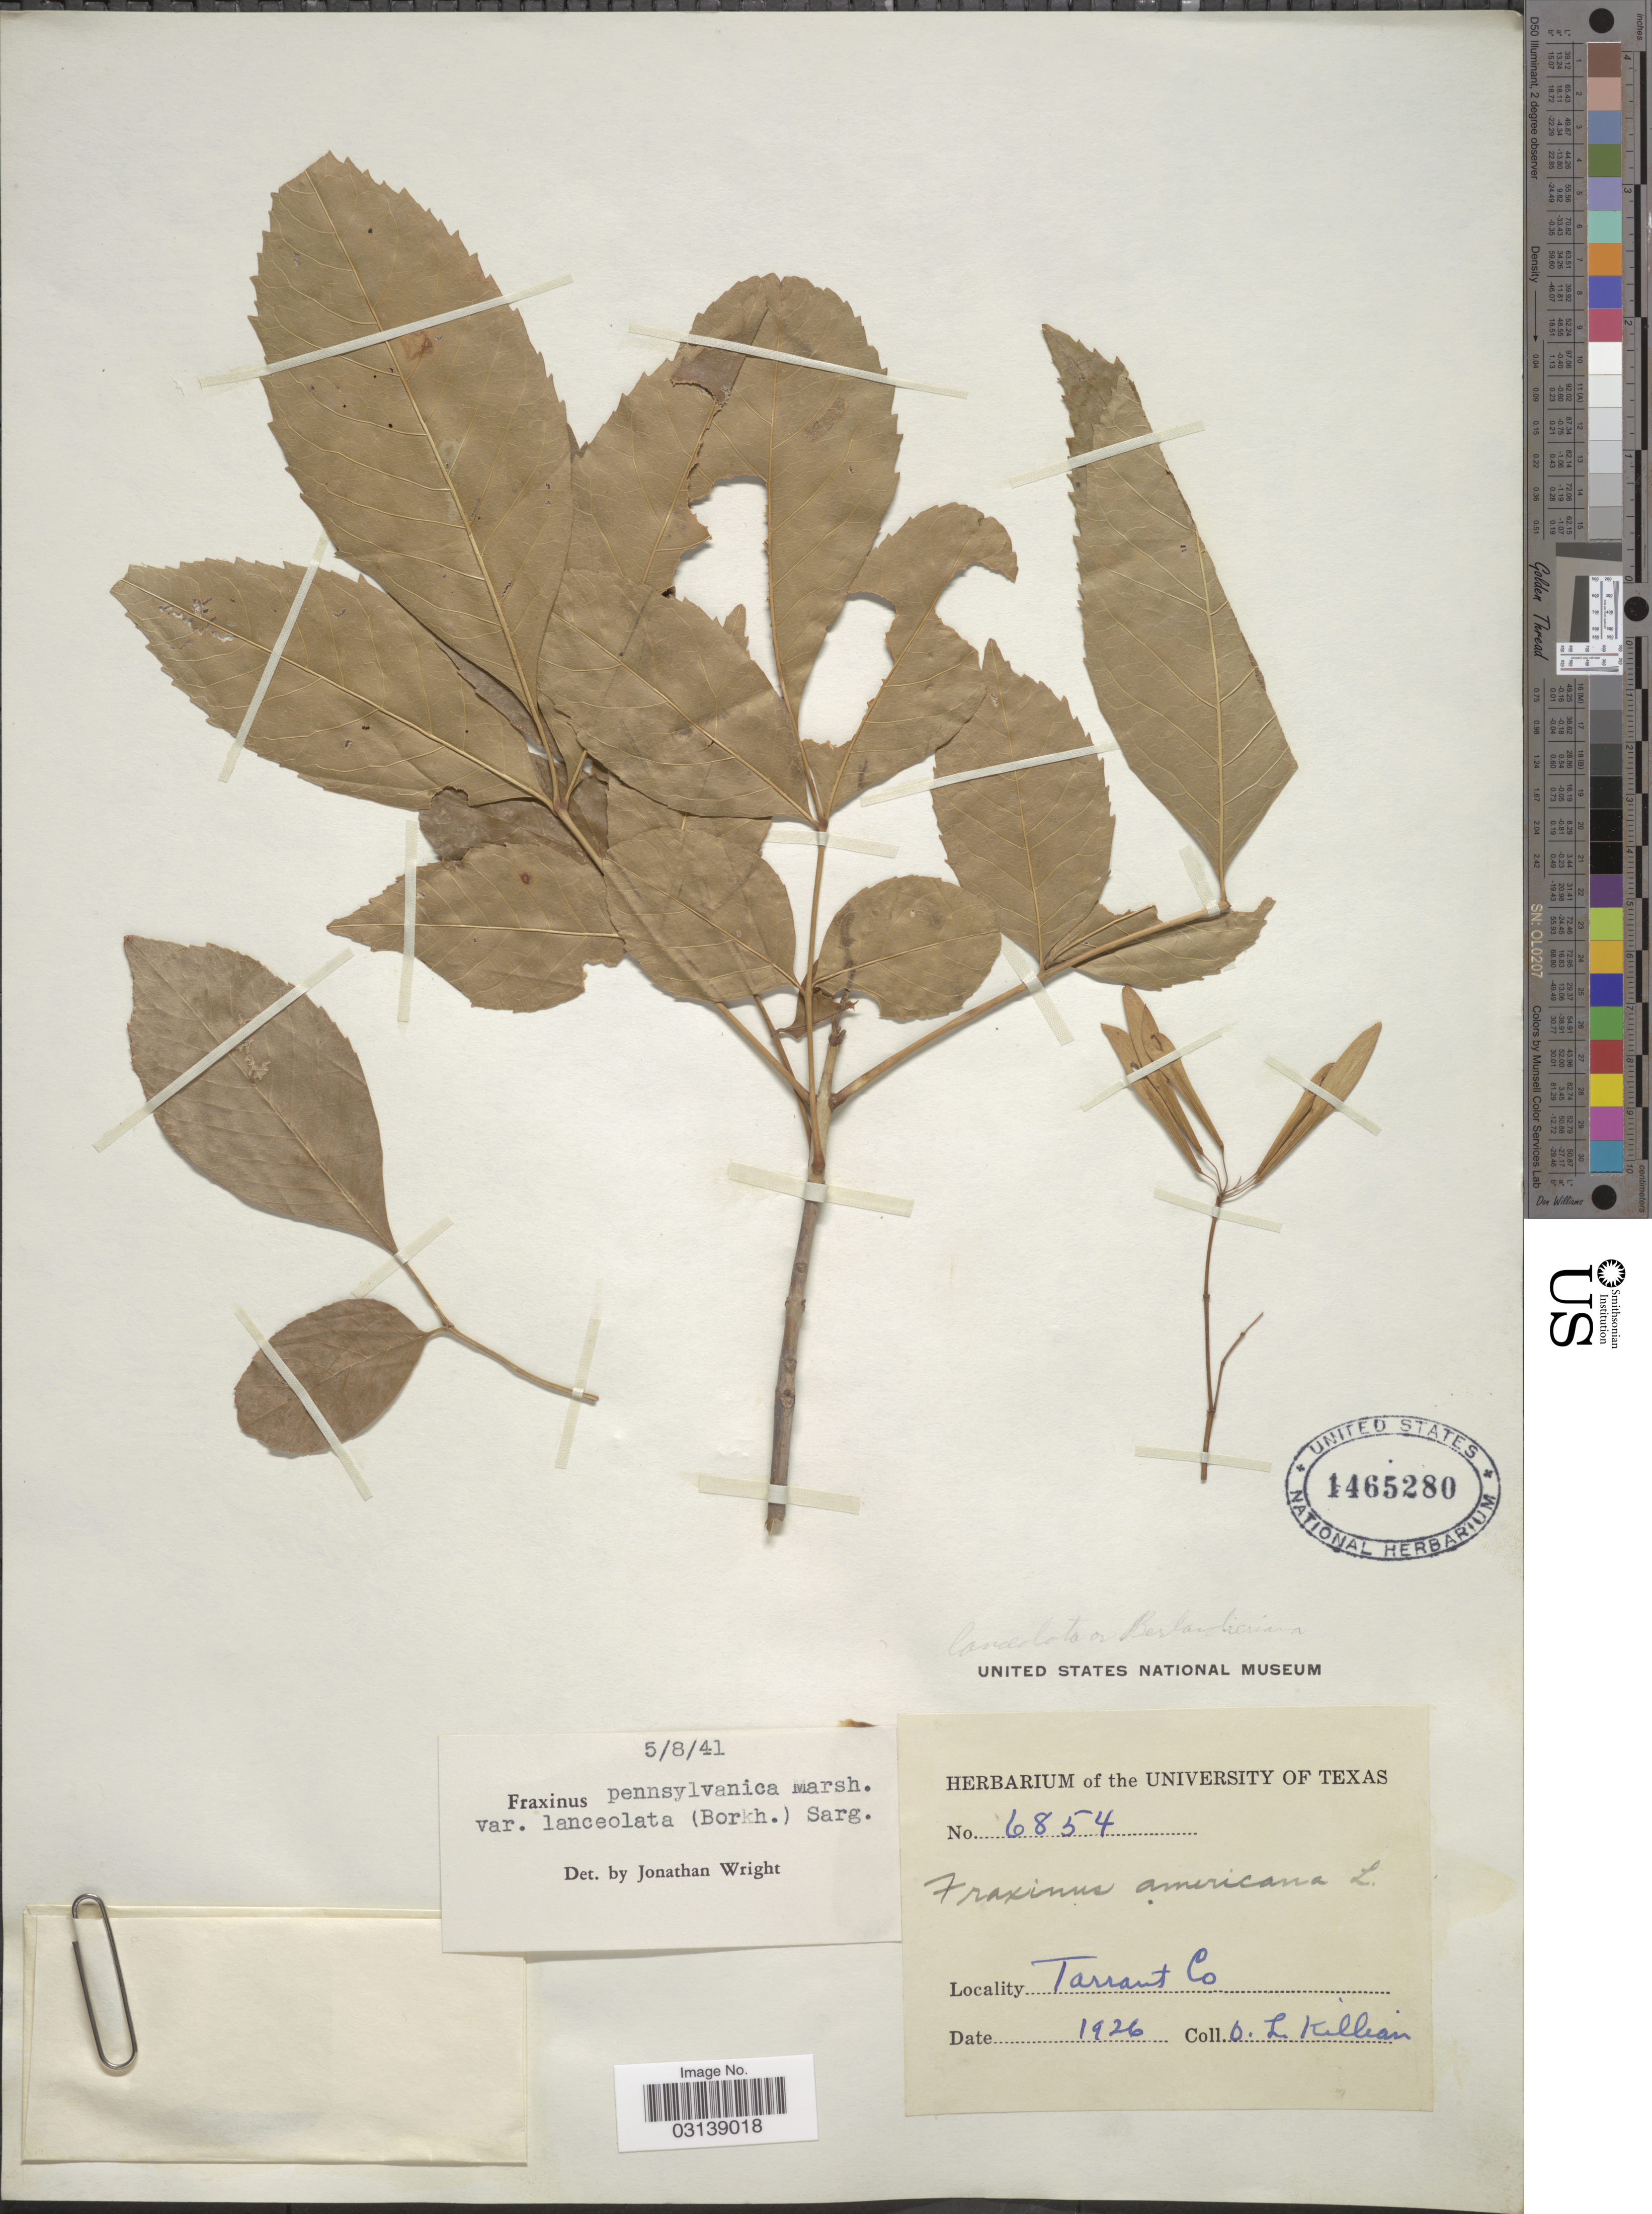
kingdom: Plantae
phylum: Tracheophyta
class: Magnoliopsida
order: Lamiales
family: Oleaceae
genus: Fraxinus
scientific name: Fraxinus pennsylvanica var. campestris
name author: (Britton) F.C. Gates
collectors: O. Killian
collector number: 6854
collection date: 1926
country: United States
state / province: Texas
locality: Tarrant Co.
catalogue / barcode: US 1465280